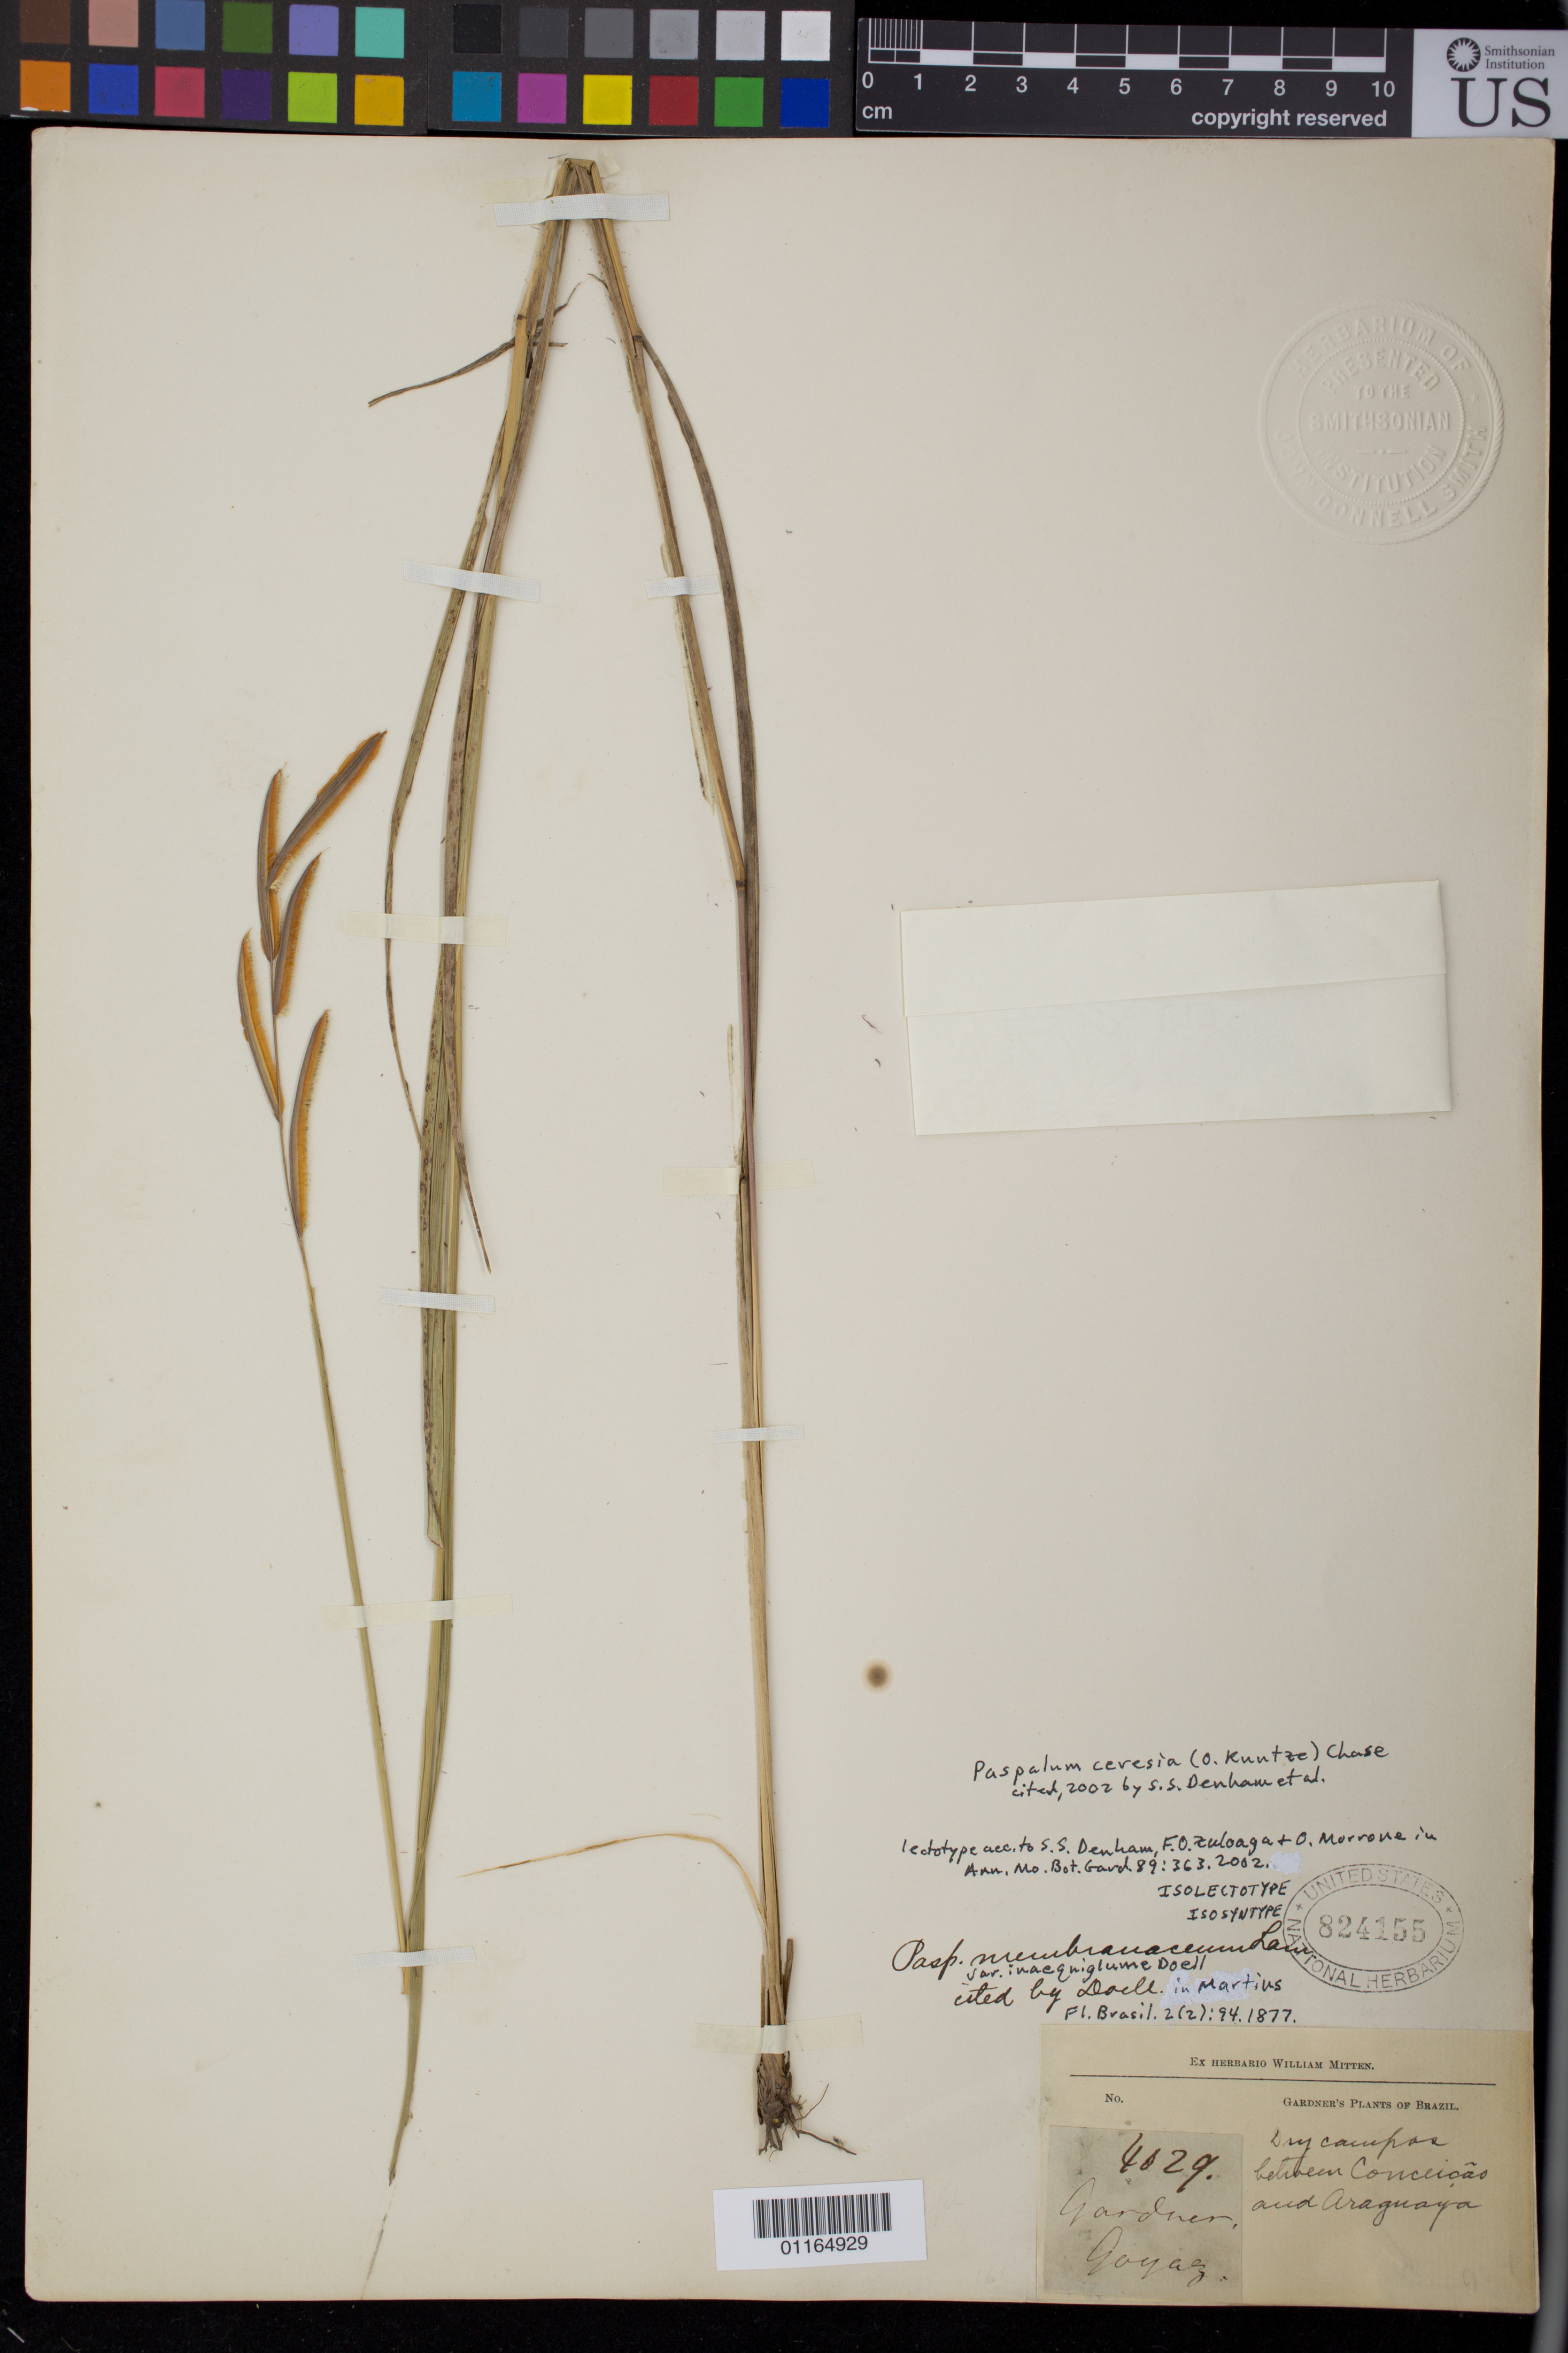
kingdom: Plantae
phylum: Tracheophyta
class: Liliopsida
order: Poales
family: Poaceae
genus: Paspalum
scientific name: Paspalum membranaceum var. inaequiglume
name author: Döll in Mart.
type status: Isolectotype; Isosyntype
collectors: G. Gardner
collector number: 4029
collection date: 1841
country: Brazil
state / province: Goiás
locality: between Conceicas and Araguaya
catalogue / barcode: US 824155